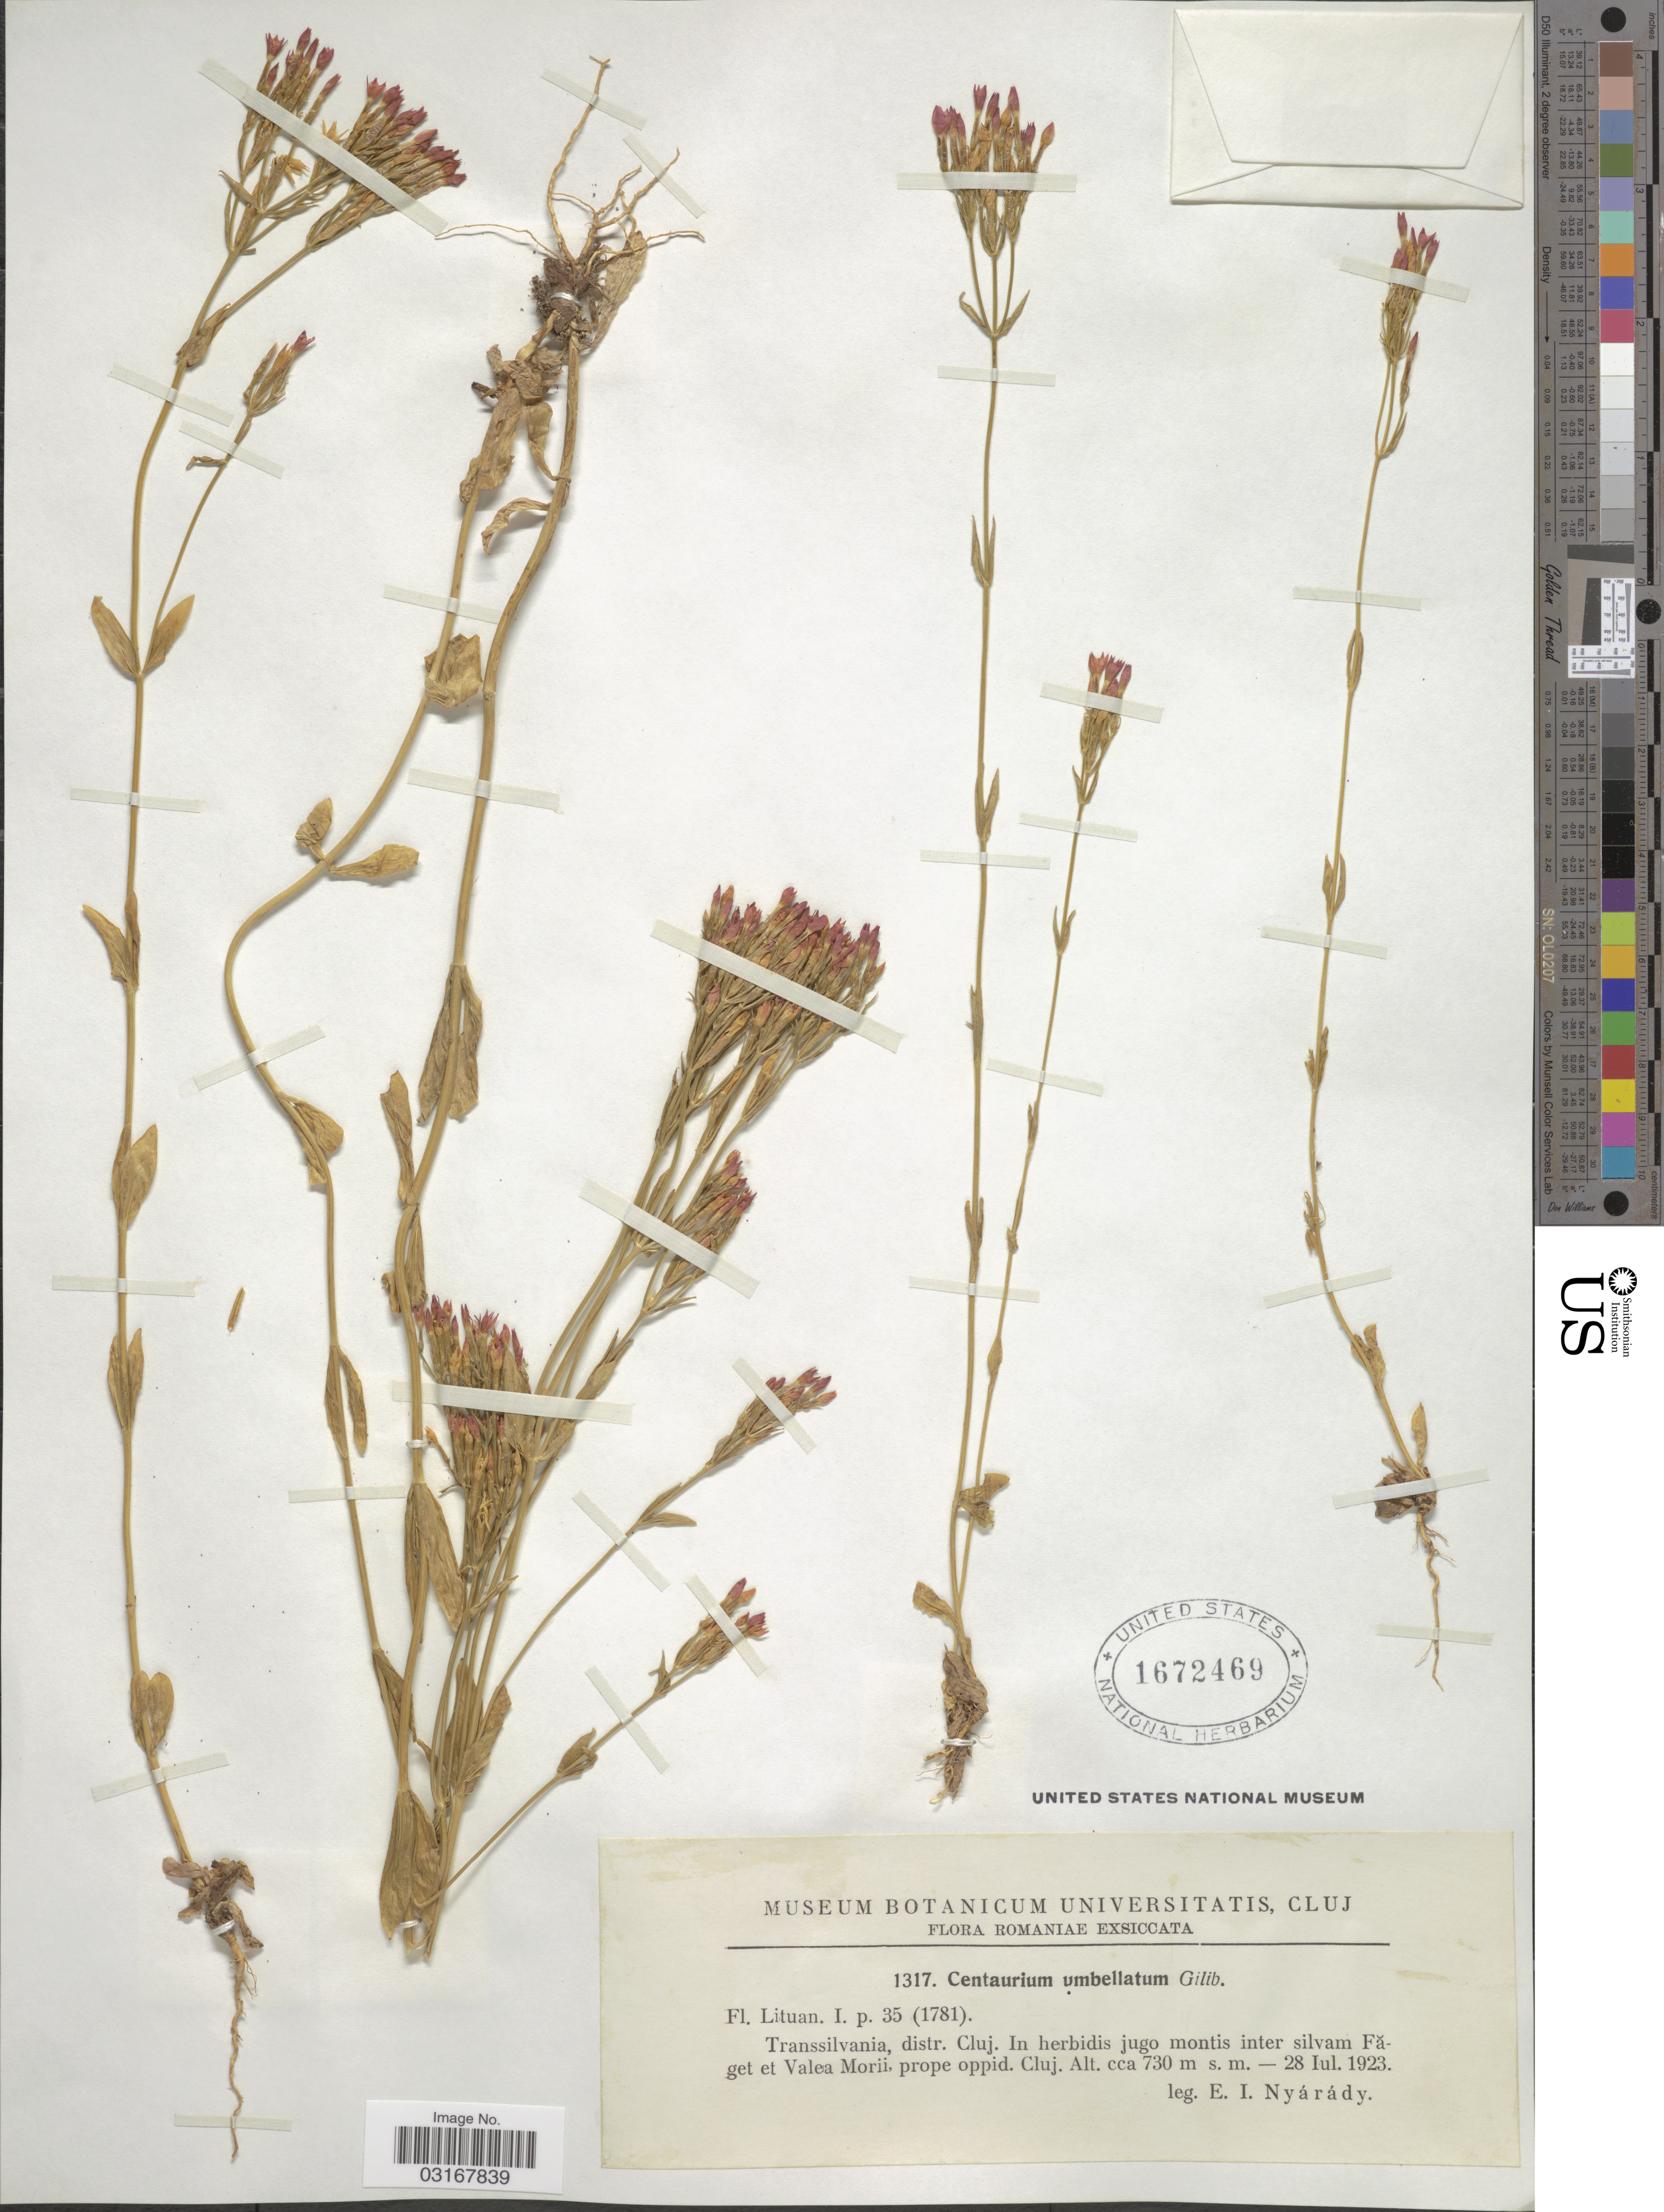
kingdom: Plantae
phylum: Tracheophyta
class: Magnoliopsida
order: Gentianales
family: Gentianaceae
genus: Centaurium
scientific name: Centaurium umbellatum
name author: Gilib.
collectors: E. Nyárády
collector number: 1317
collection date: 1923-07-27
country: Romania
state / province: Cluj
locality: Transsilvania, distr. Cluj. In herbidis jugo montis inter silvam Faget et Valea Morii, prope oppid. Cluj.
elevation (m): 730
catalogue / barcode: US 1672469